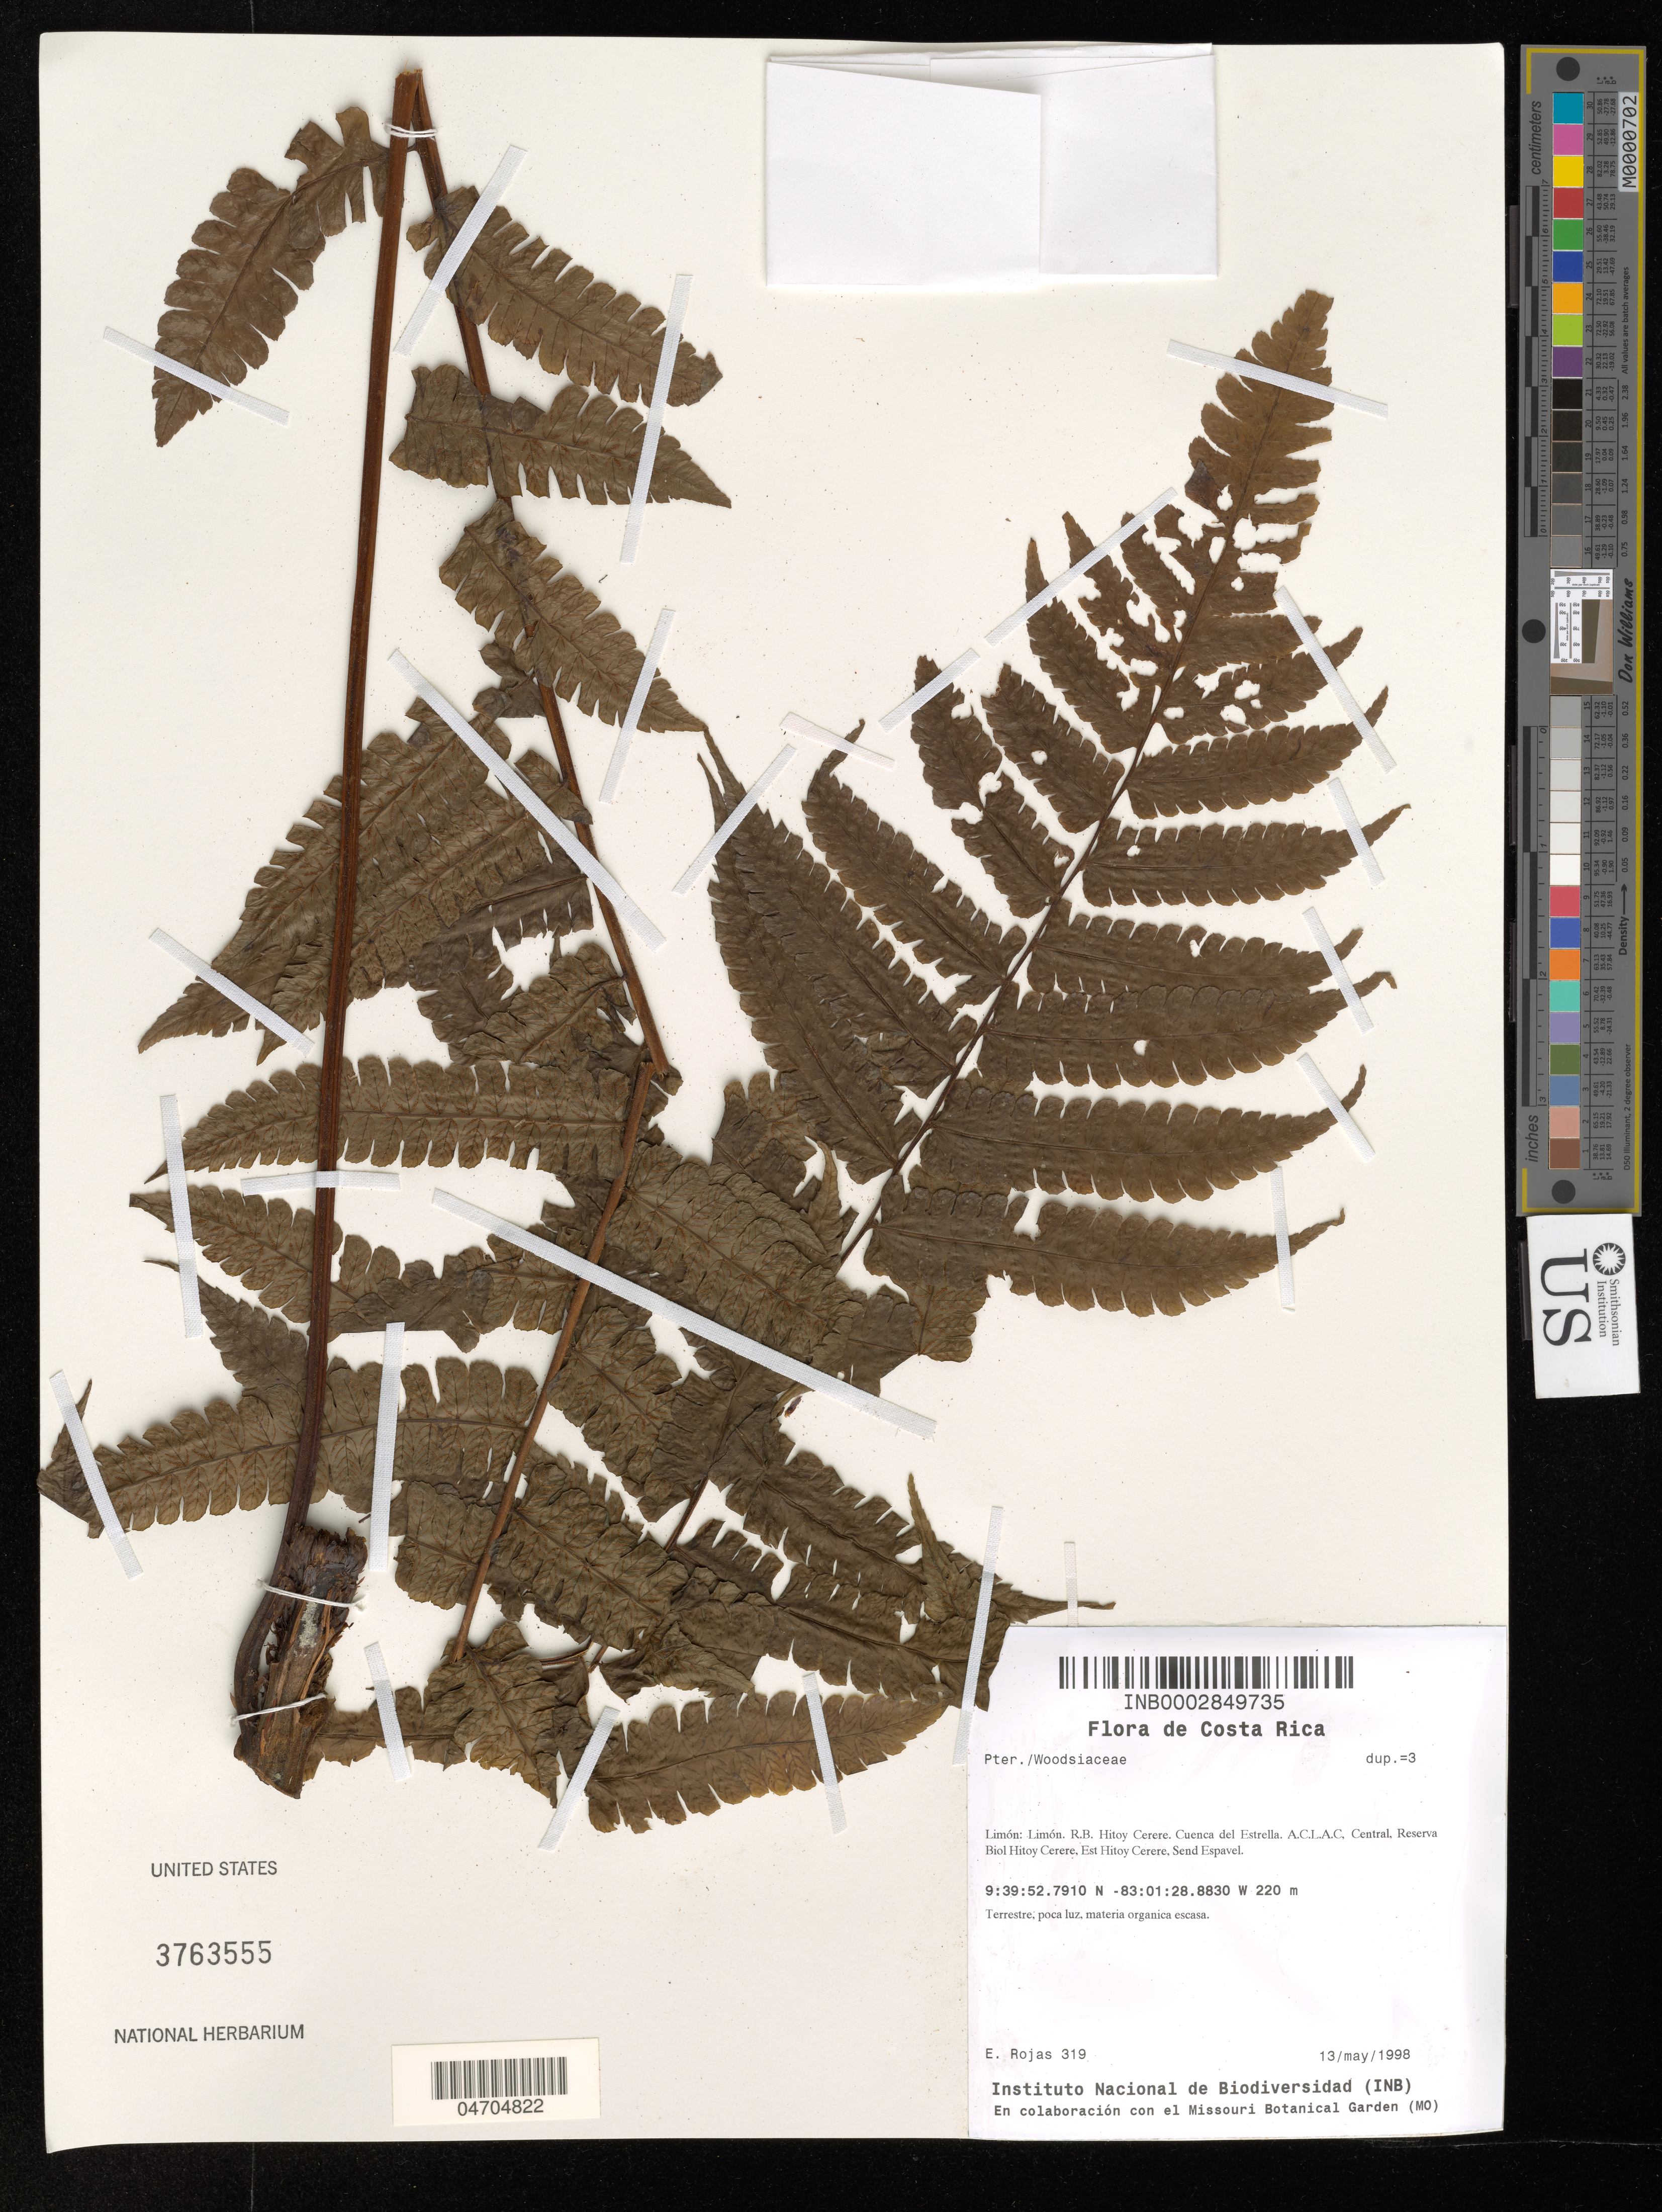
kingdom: Plantae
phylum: Tracheophyta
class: Polypodiopsida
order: Polypodiales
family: Woodsiaceae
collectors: E. Rojas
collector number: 319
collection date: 1998-05-13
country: Costa Rica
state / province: Limón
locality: Limón. R.B. Hitoy Cerere. Cuenca del Estrella. A.C.L.A.C. Central, Reserva Biol Hitoy Cerere, Est Hitoy Cerere. Send Espavel.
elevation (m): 220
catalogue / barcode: US 3763555